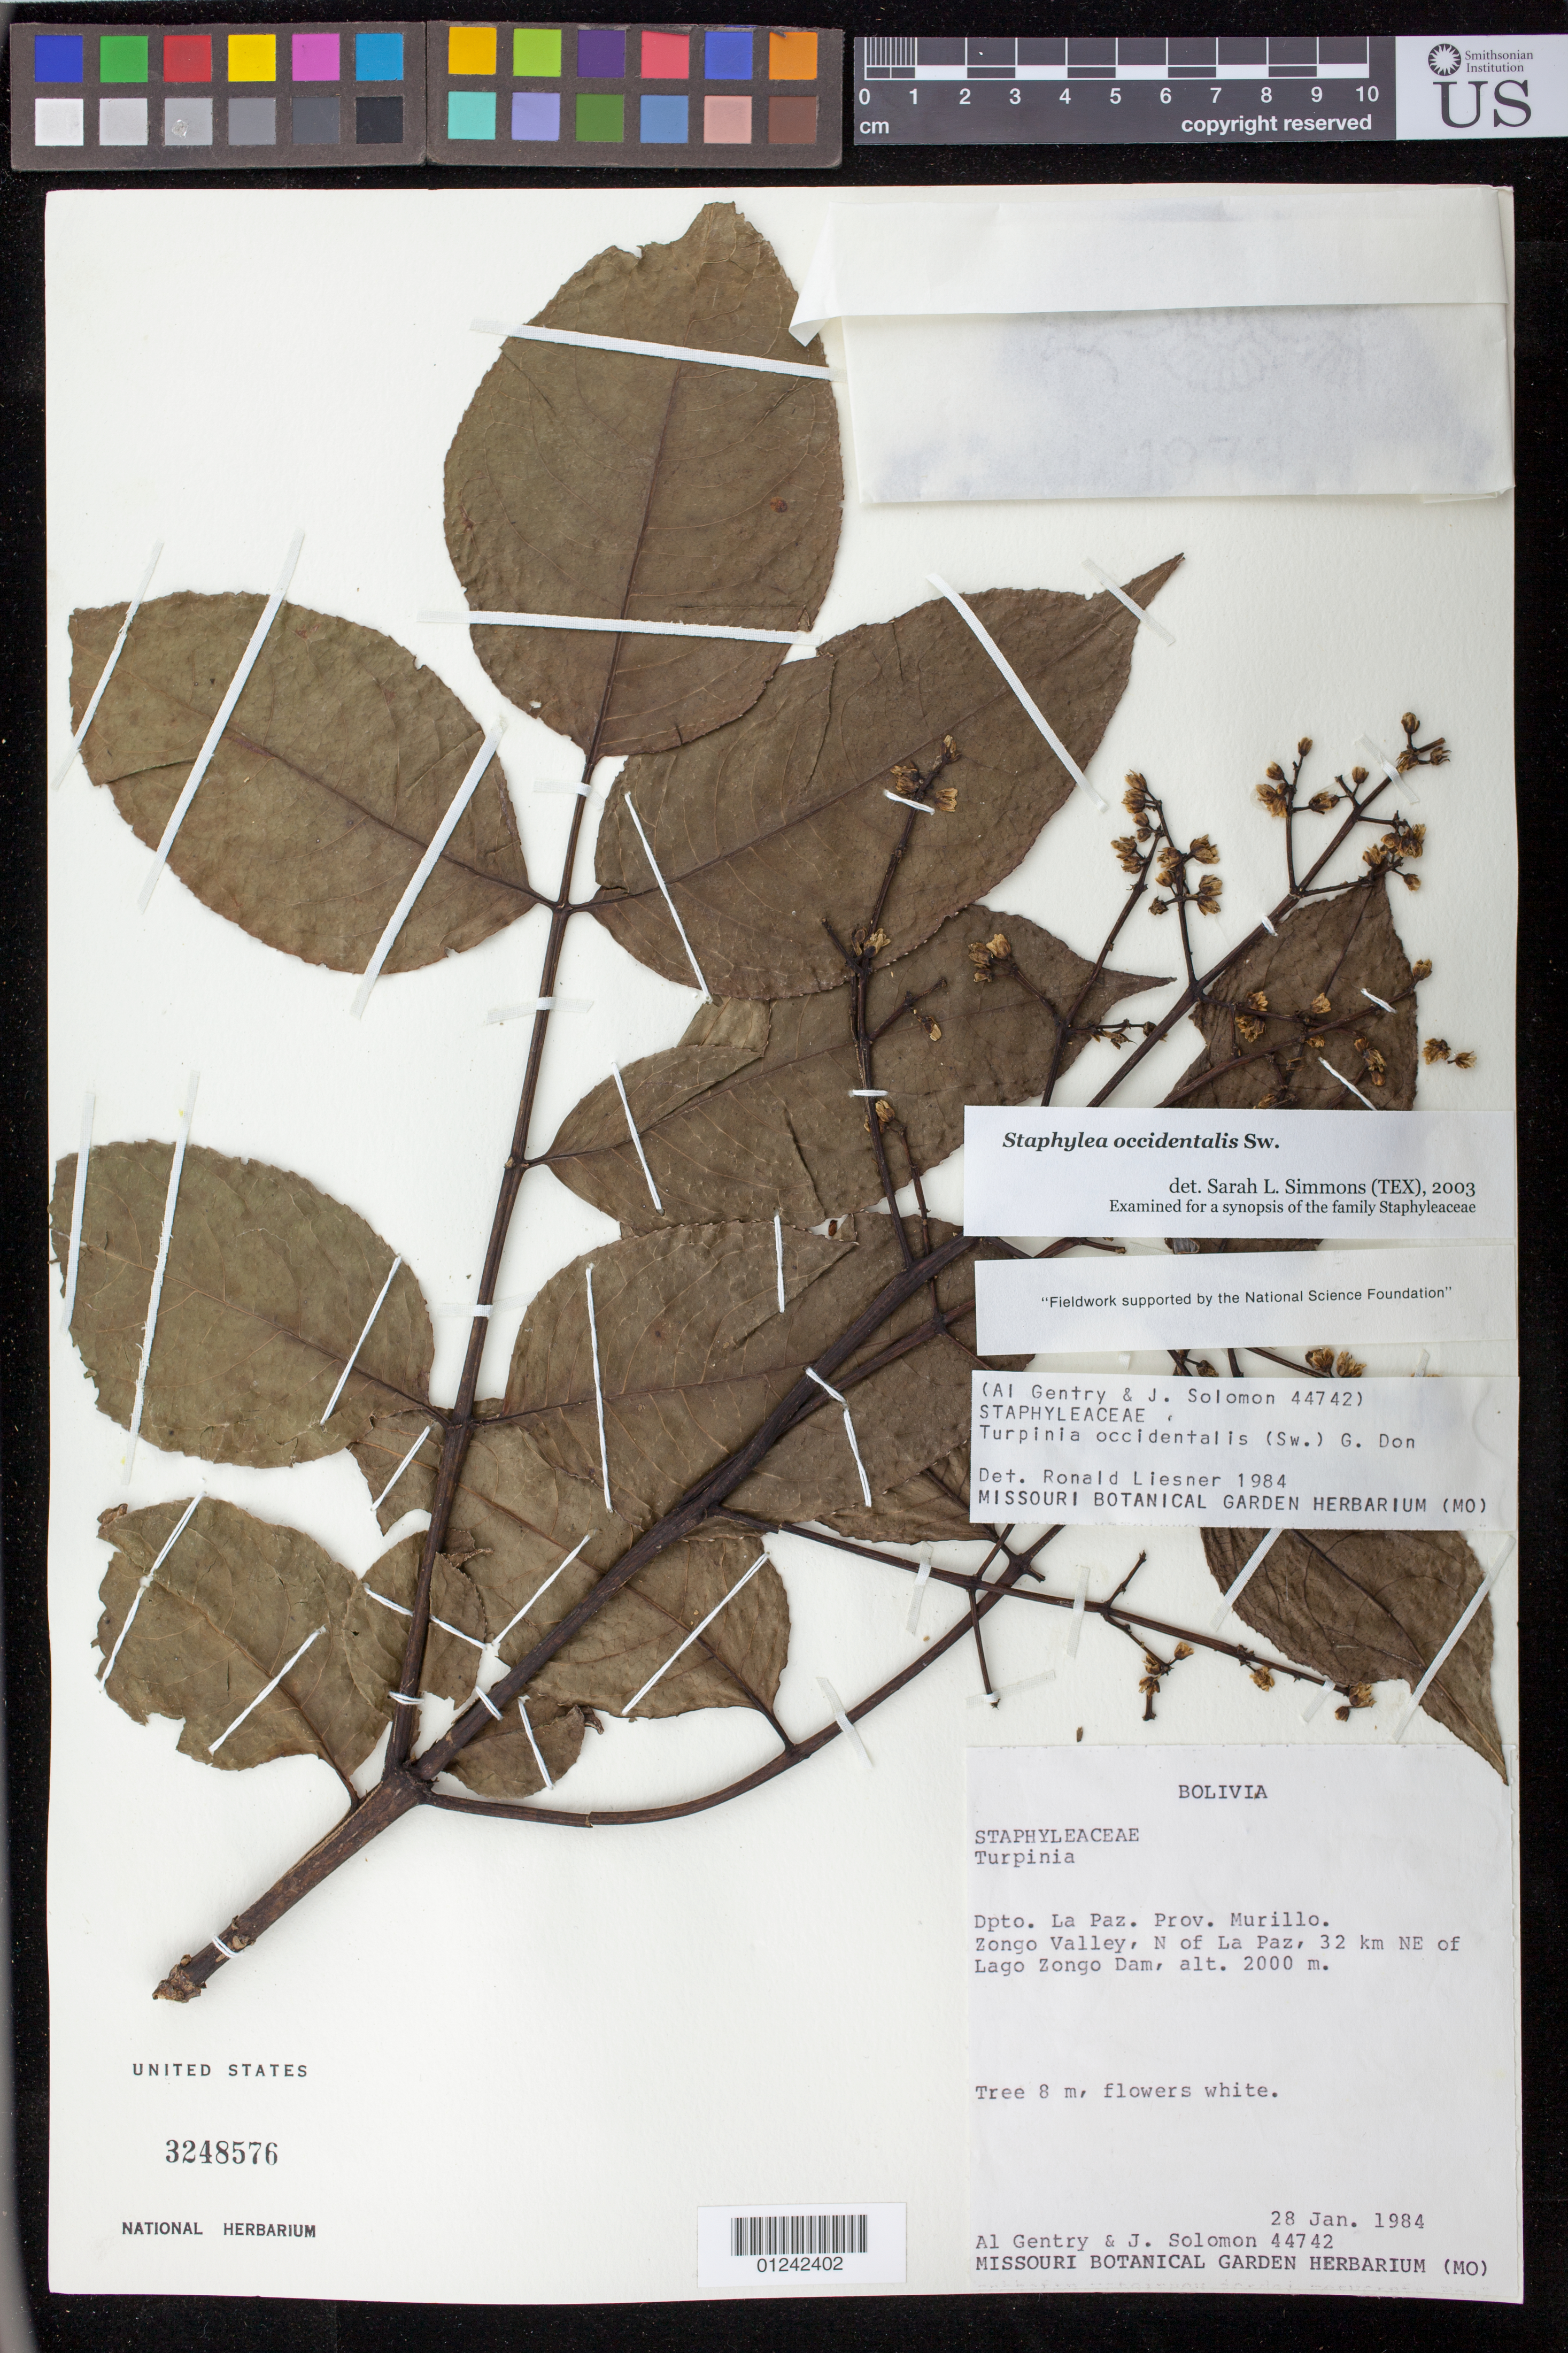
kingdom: Plantae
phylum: Tracheophyta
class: Magnoliopsida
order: Crossosomatales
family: Staphyleaceae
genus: Staphylea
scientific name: Staphylea occidentalis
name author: Sw.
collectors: A. Gentry & J. Soloman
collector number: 44742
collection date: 1984-01-28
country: Bolivia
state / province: La Paz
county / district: Murillo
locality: Dpto. La Paz. Zongo Valley, N of La Paz, 32 km NE of Lago Zongo Dam.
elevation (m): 2000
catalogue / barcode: US 3248576